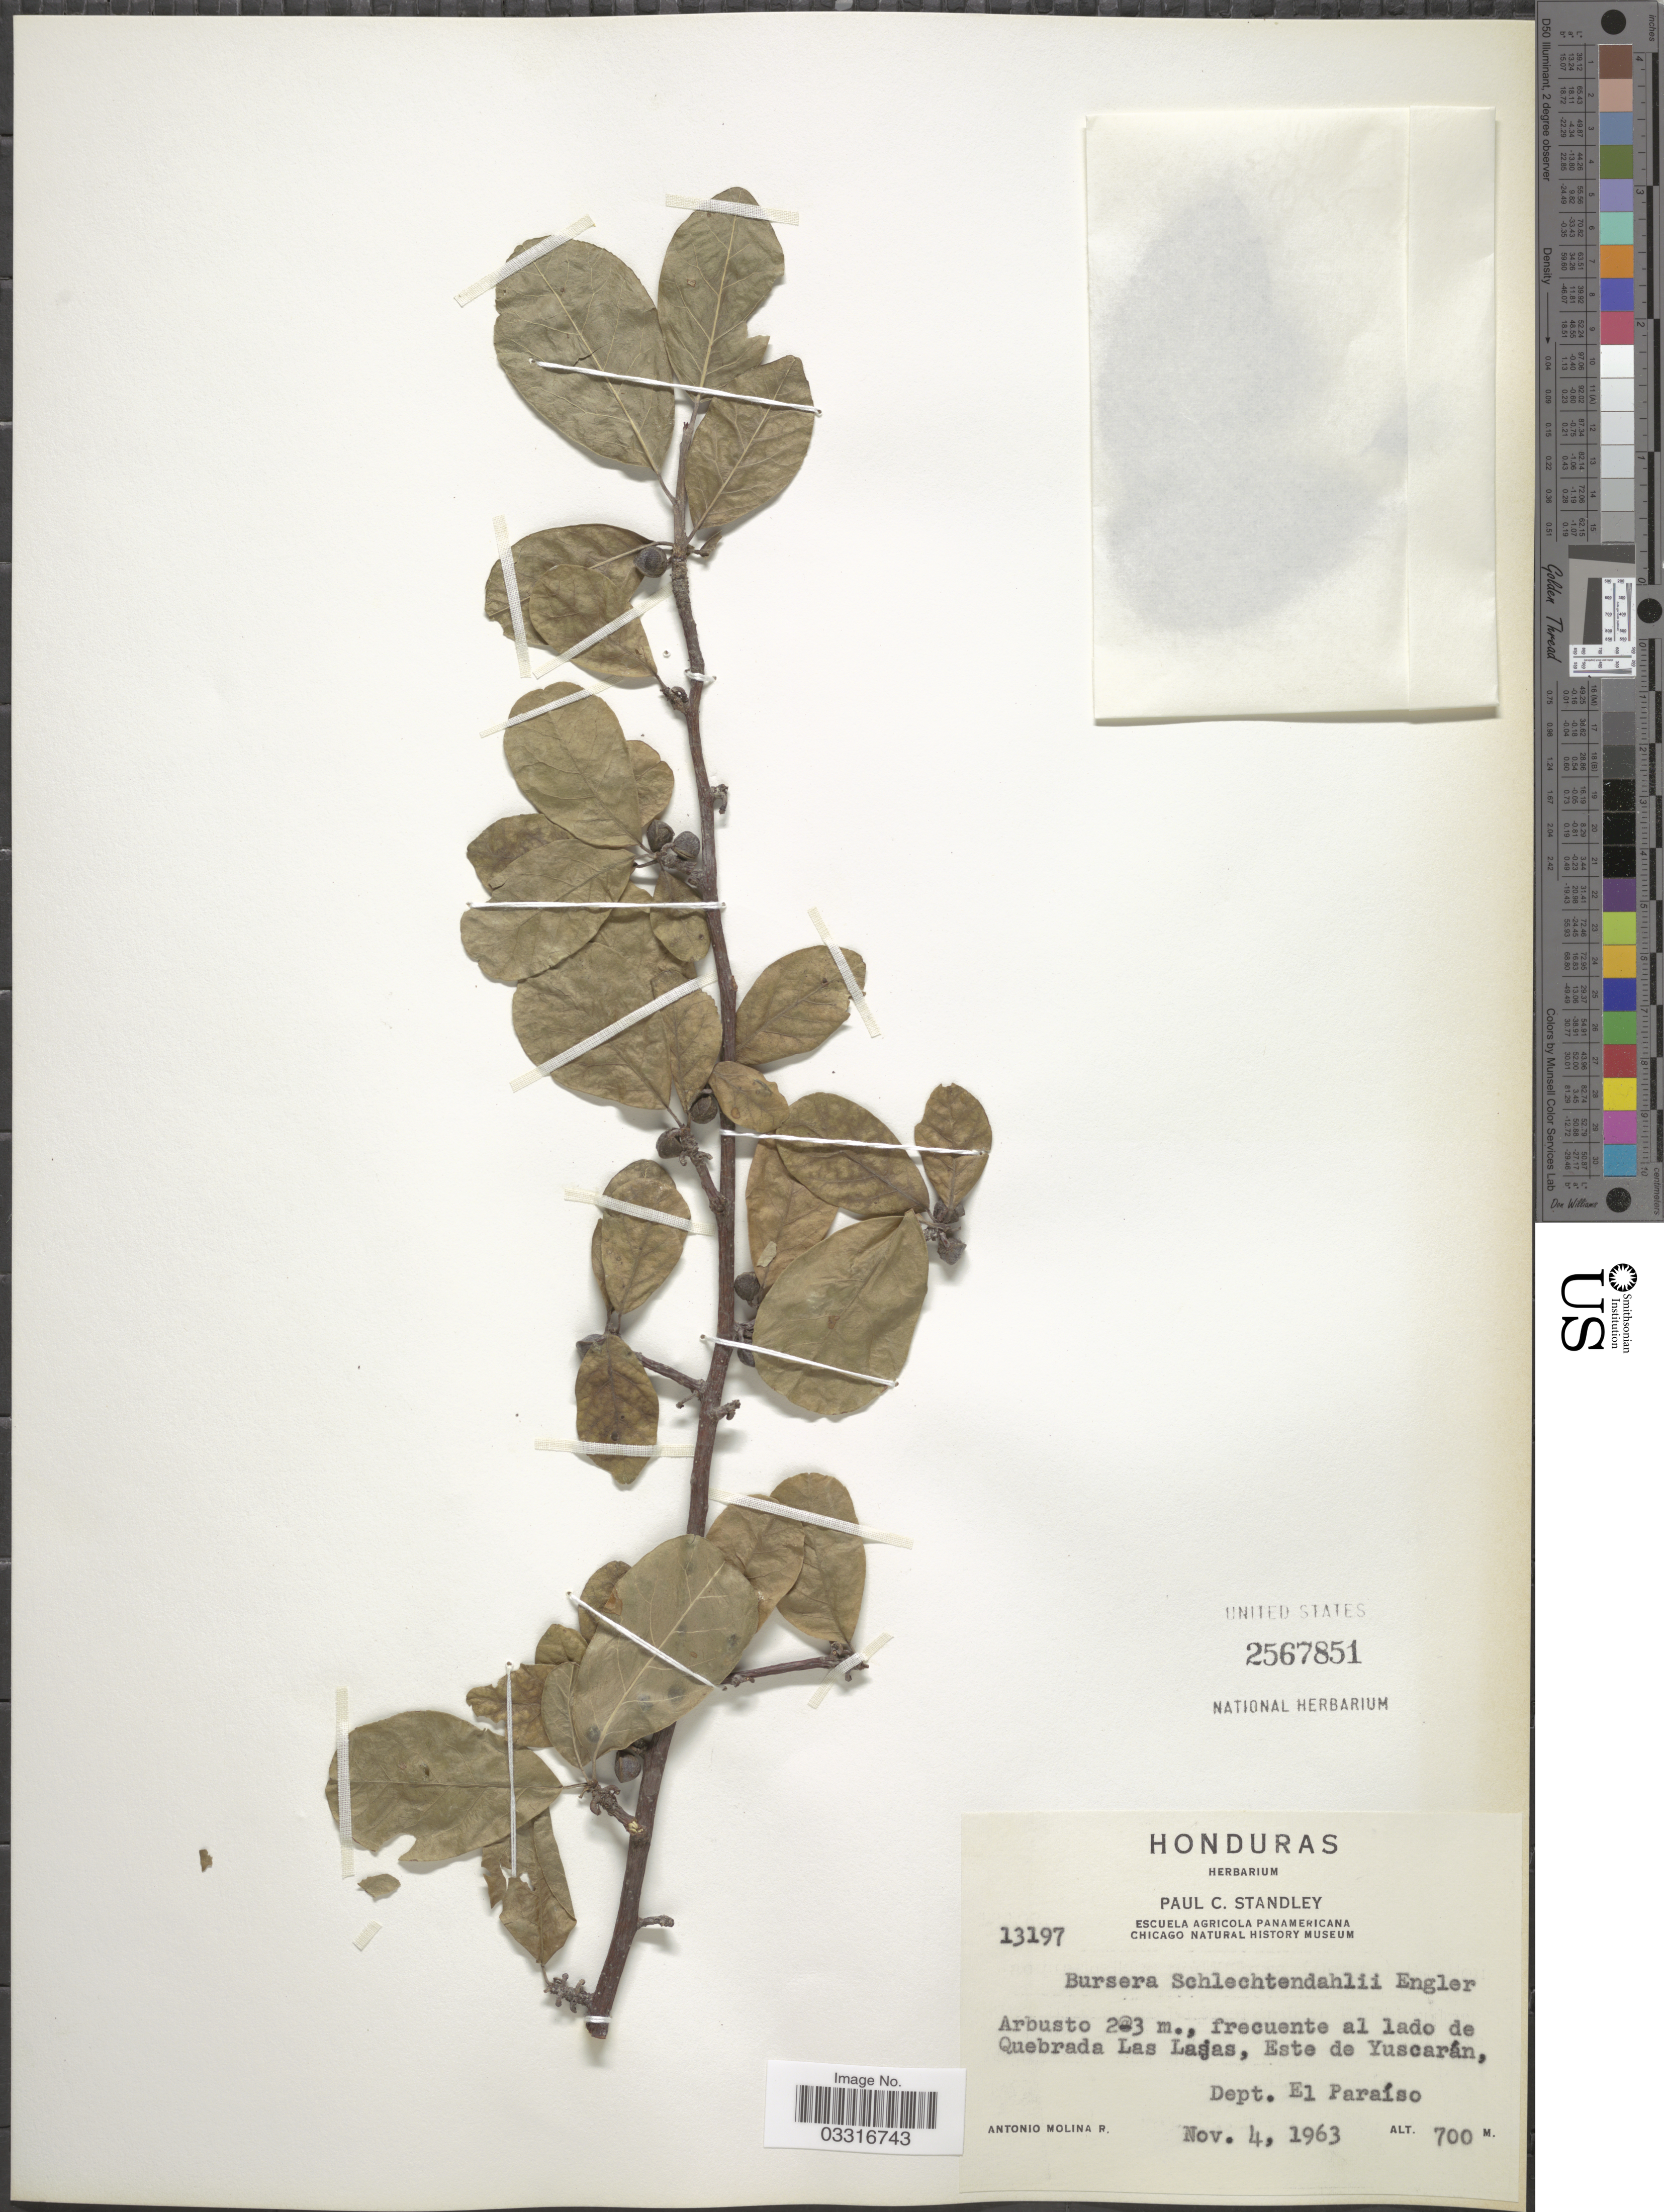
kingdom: Plantae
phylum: Tracheophyta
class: Magnoliopsida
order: Sapindales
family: Burseraceae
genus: Bursera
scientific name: Bursera schlechtendalii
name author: Engl.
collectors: A. Molina R.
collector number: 13197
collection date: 1963-11-04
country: Honduras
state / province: El Paraíso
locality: Frecuente al lado de Quebrada Las Lajas, Este de Yuscarán, Dept. El Paraíso.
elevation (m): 700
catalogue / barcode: US 2567851